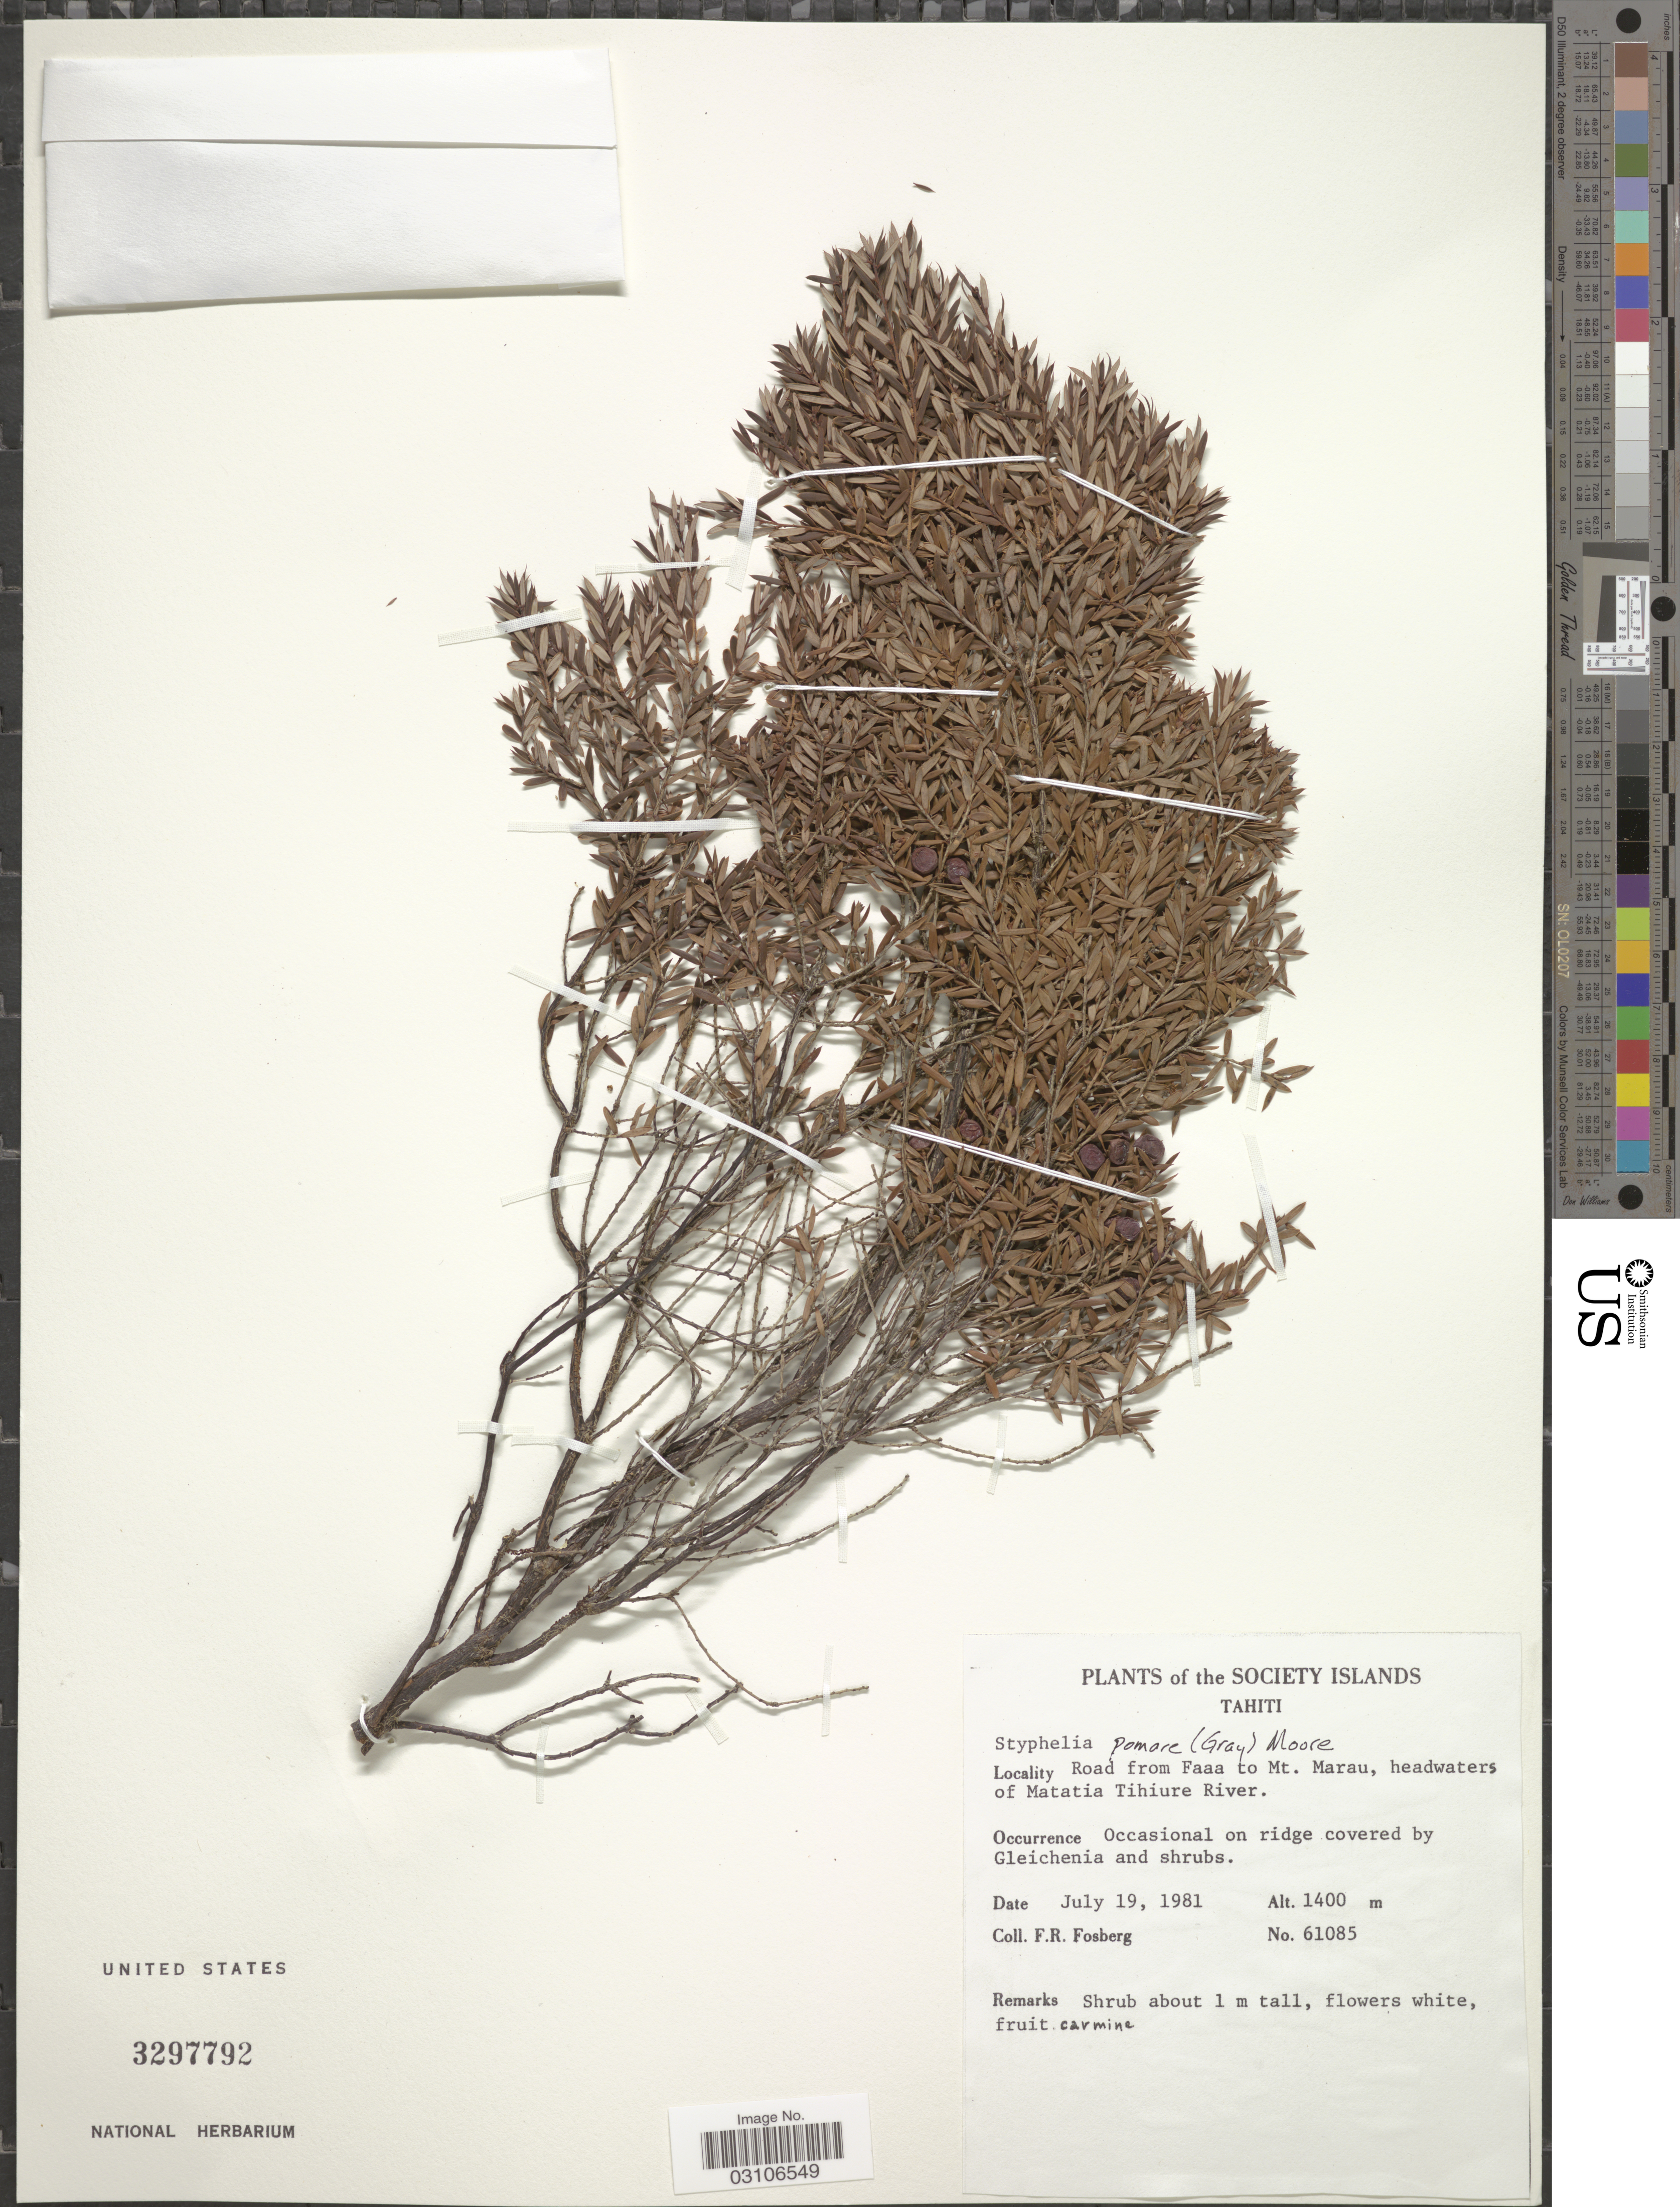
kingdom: Plantae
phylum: Tracheophyta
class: Magnoliopsida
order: Ericales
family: Ericaceae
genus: Styphelia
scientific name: Styphelia pomarae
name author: (A. Gray) J.W. Moore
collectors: F. R. Fosberg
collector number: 61085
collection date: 1981-07-19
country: French Polynesia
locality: Society Islands. Tahiti. Road from Faaa to Mt. Marau, headwaters of Matatia Tihiure River.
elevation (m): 1400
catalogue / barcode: US 3297792